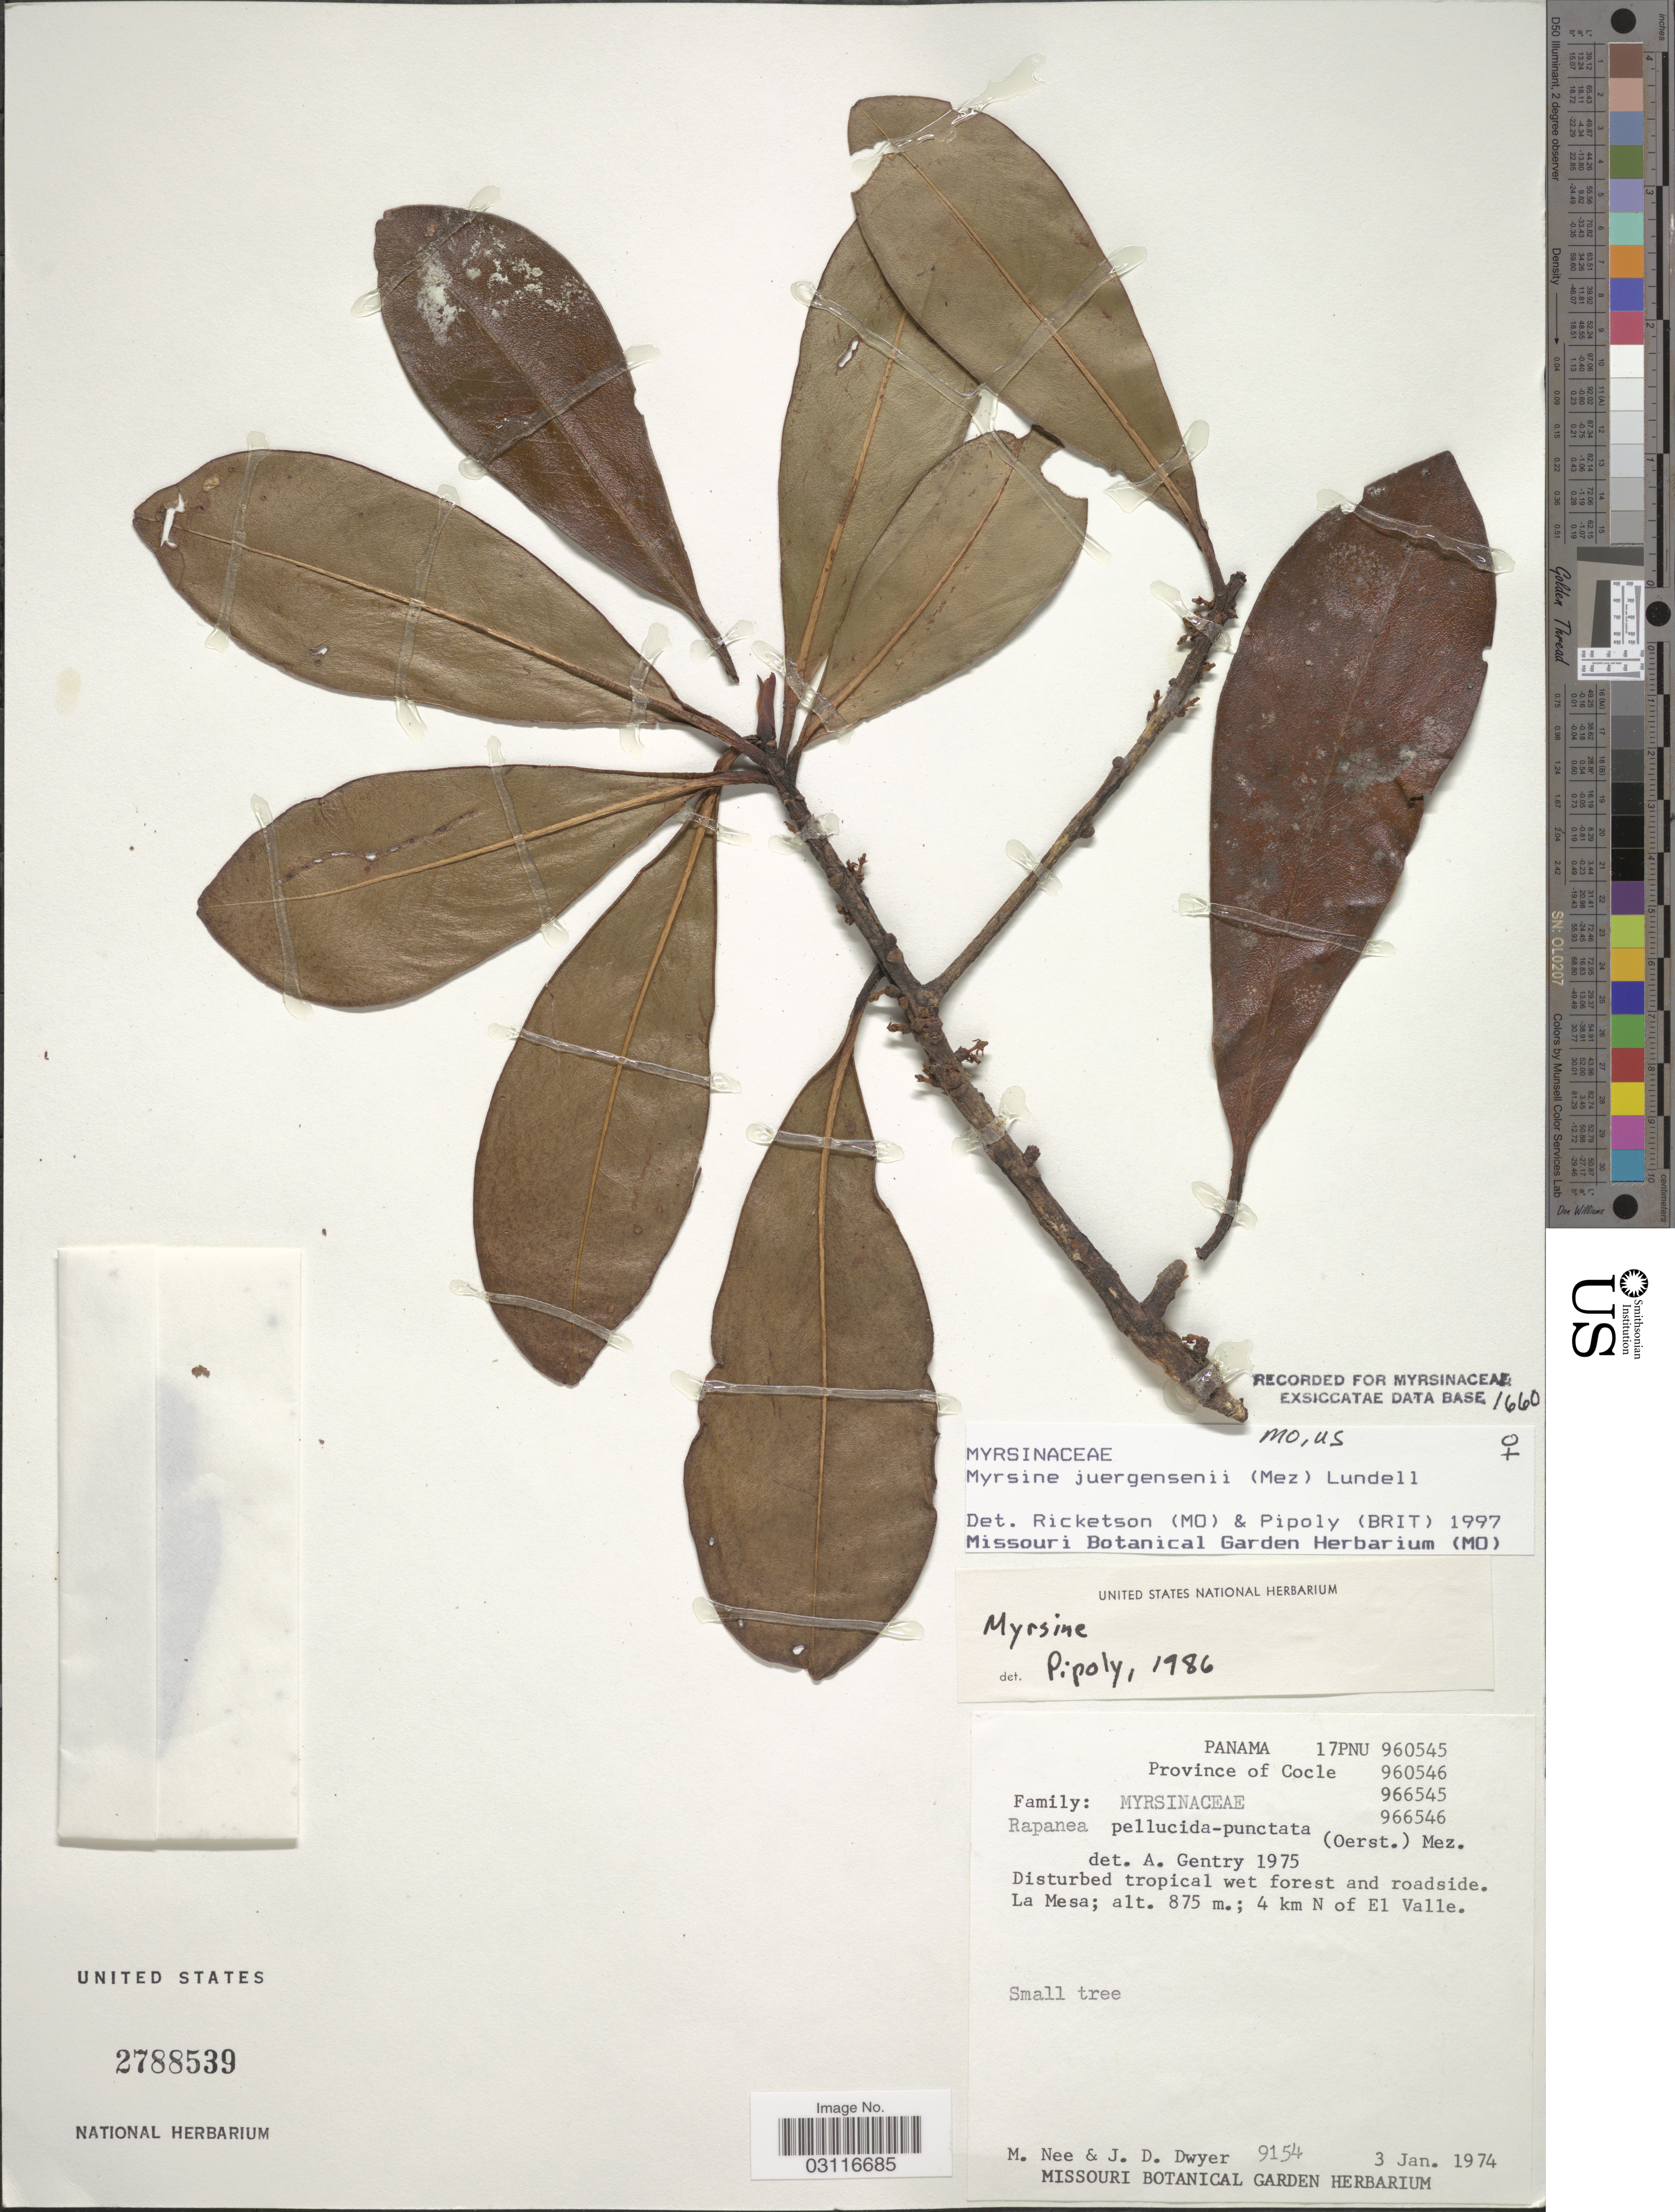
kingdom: Plantae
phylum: Tracheophyta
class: Magnoliopsida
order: Ericales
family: Primulaceae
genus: Myrsine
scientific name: Myrsine juergensenii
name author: (Mez) Lundell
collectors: M. Nee & J. D. Dwyer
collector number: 9154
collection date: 1974-01-03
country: Panama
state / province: Coclé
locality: La Mesa. 4 km N of El Valle.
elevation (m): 875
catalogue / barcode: US 2788539